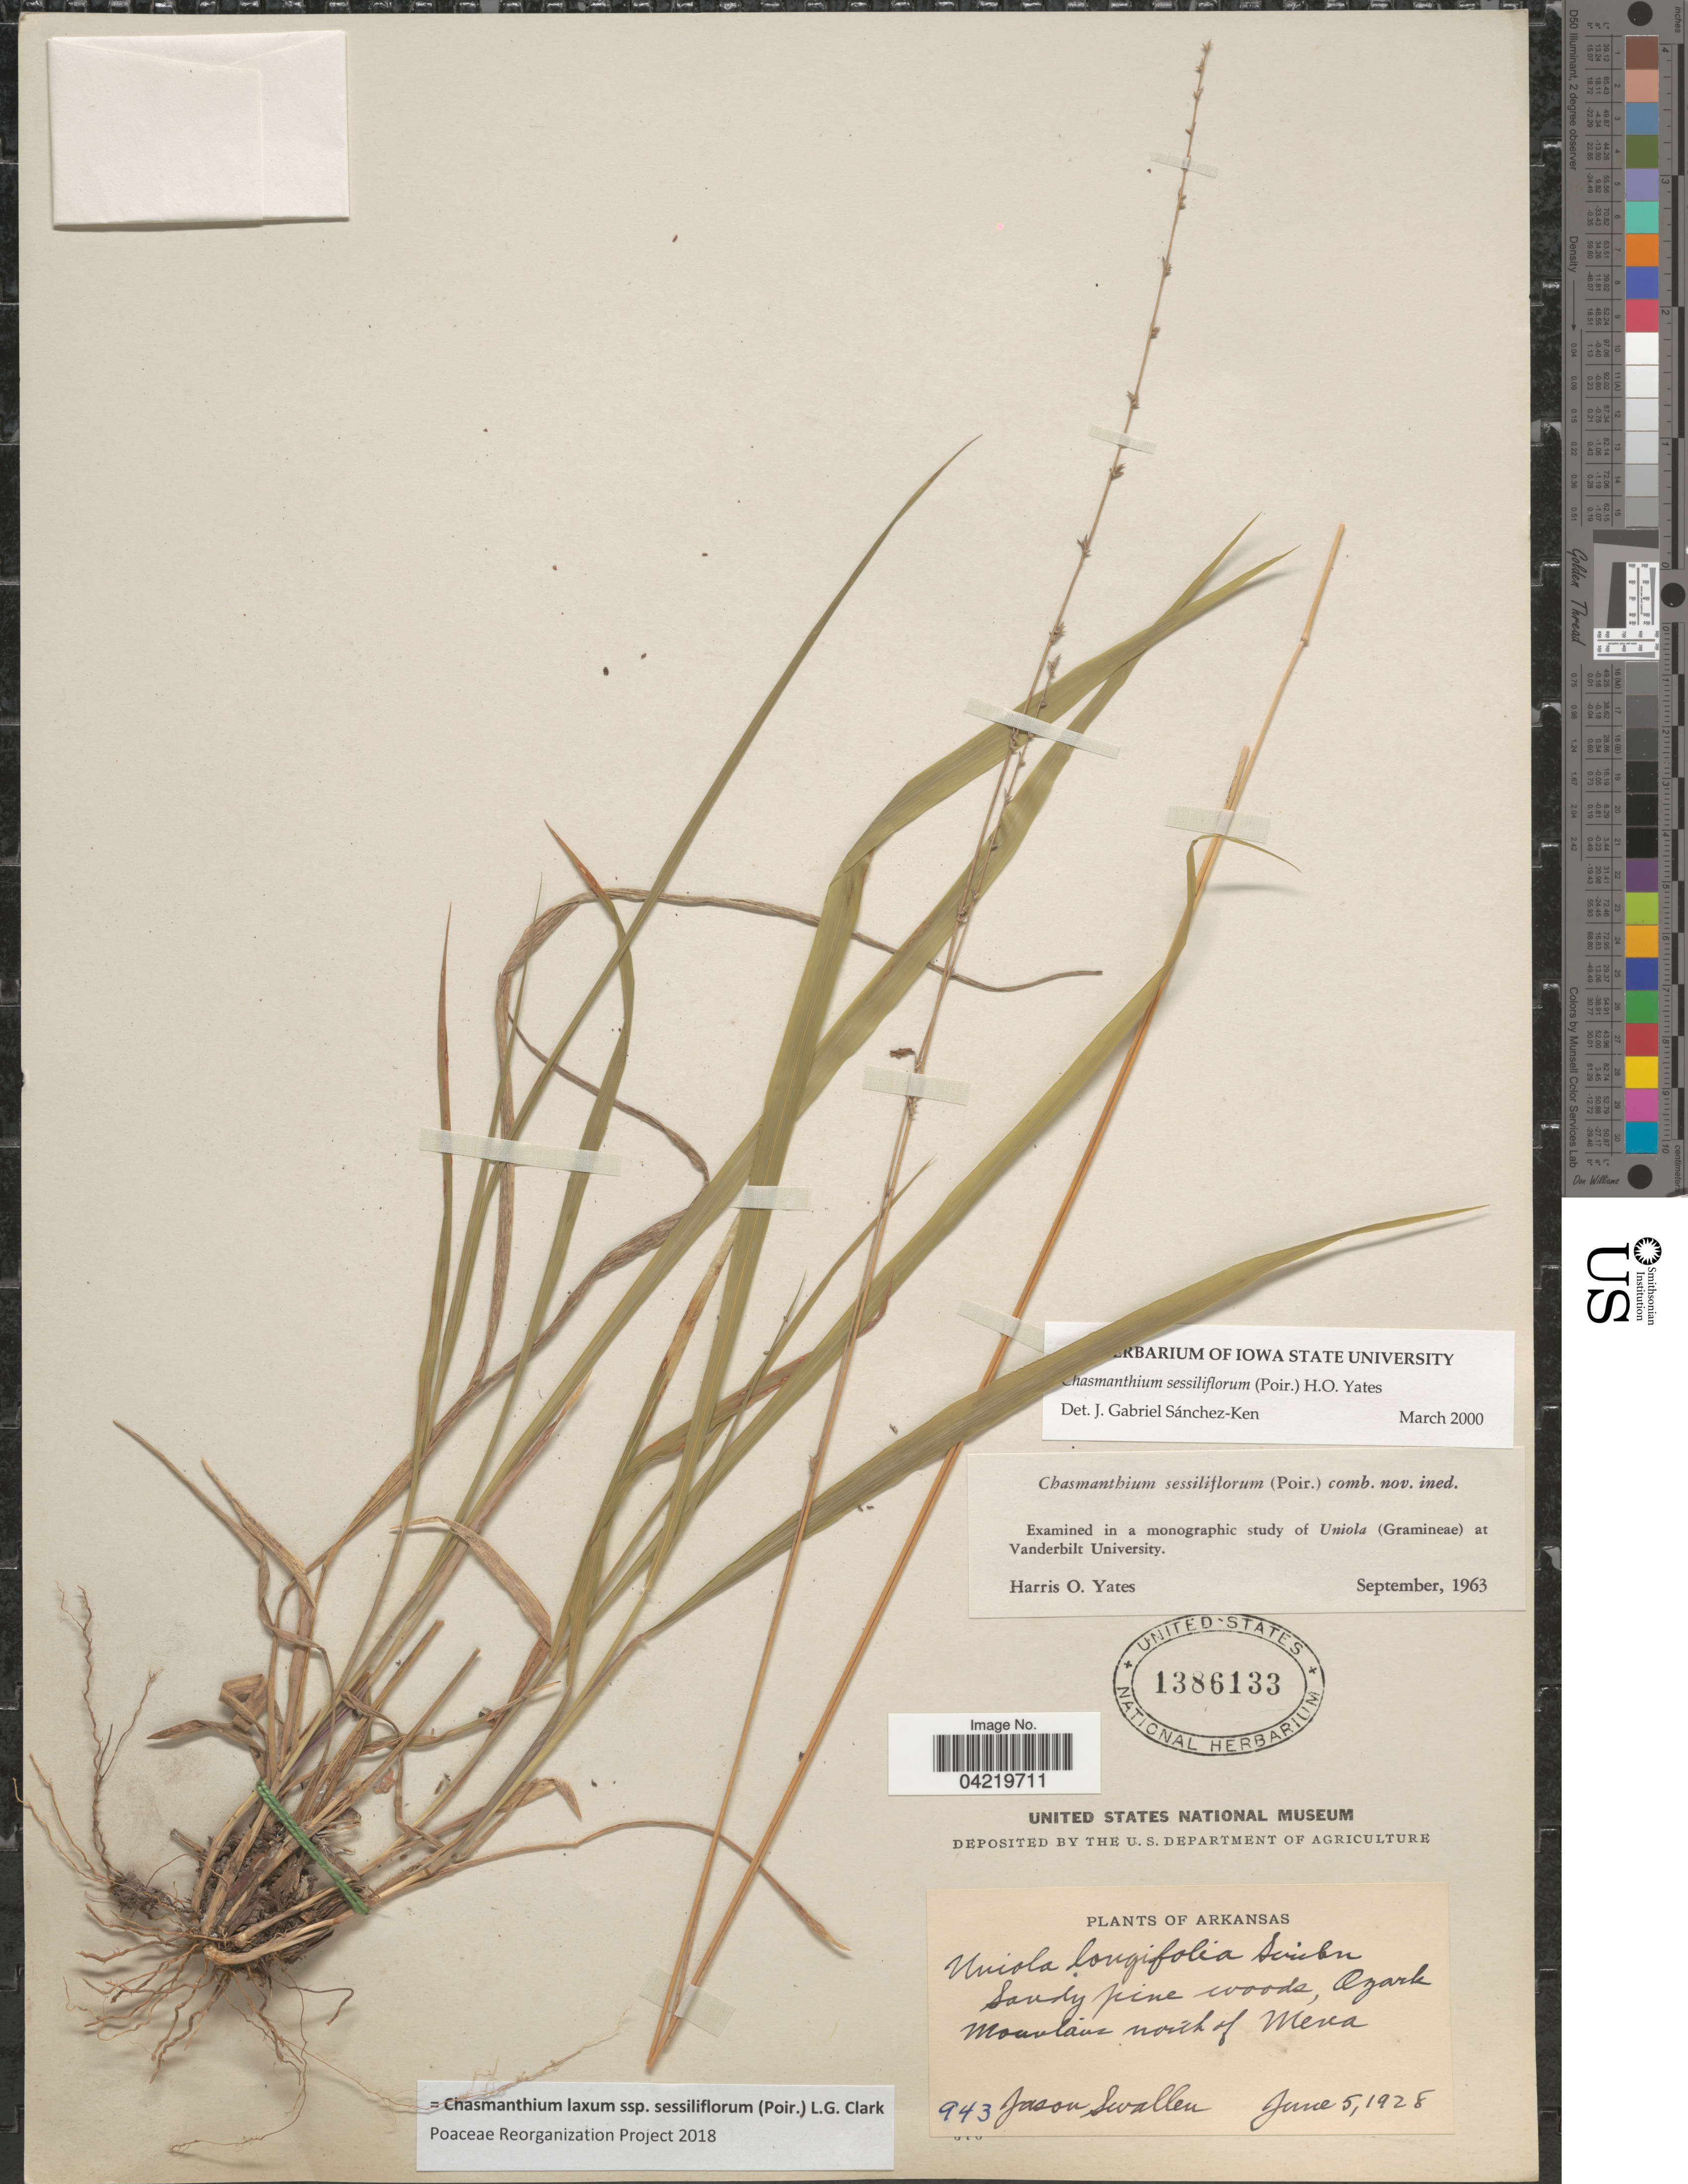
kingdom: Plantae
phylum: Tracheophyta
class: Liliopsida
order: Poales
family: Poaceae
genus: Chasmanthium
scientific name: Chasmanthium laxum subsp. sessiliflorum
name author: (L.) H.O. Yates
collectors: J. R. Swallen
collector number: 943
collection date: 1928-06-05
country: United States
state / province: Arkansas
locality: Sandy pine woods, Ozark Mountains north of Mena.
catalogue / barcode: US 1386133